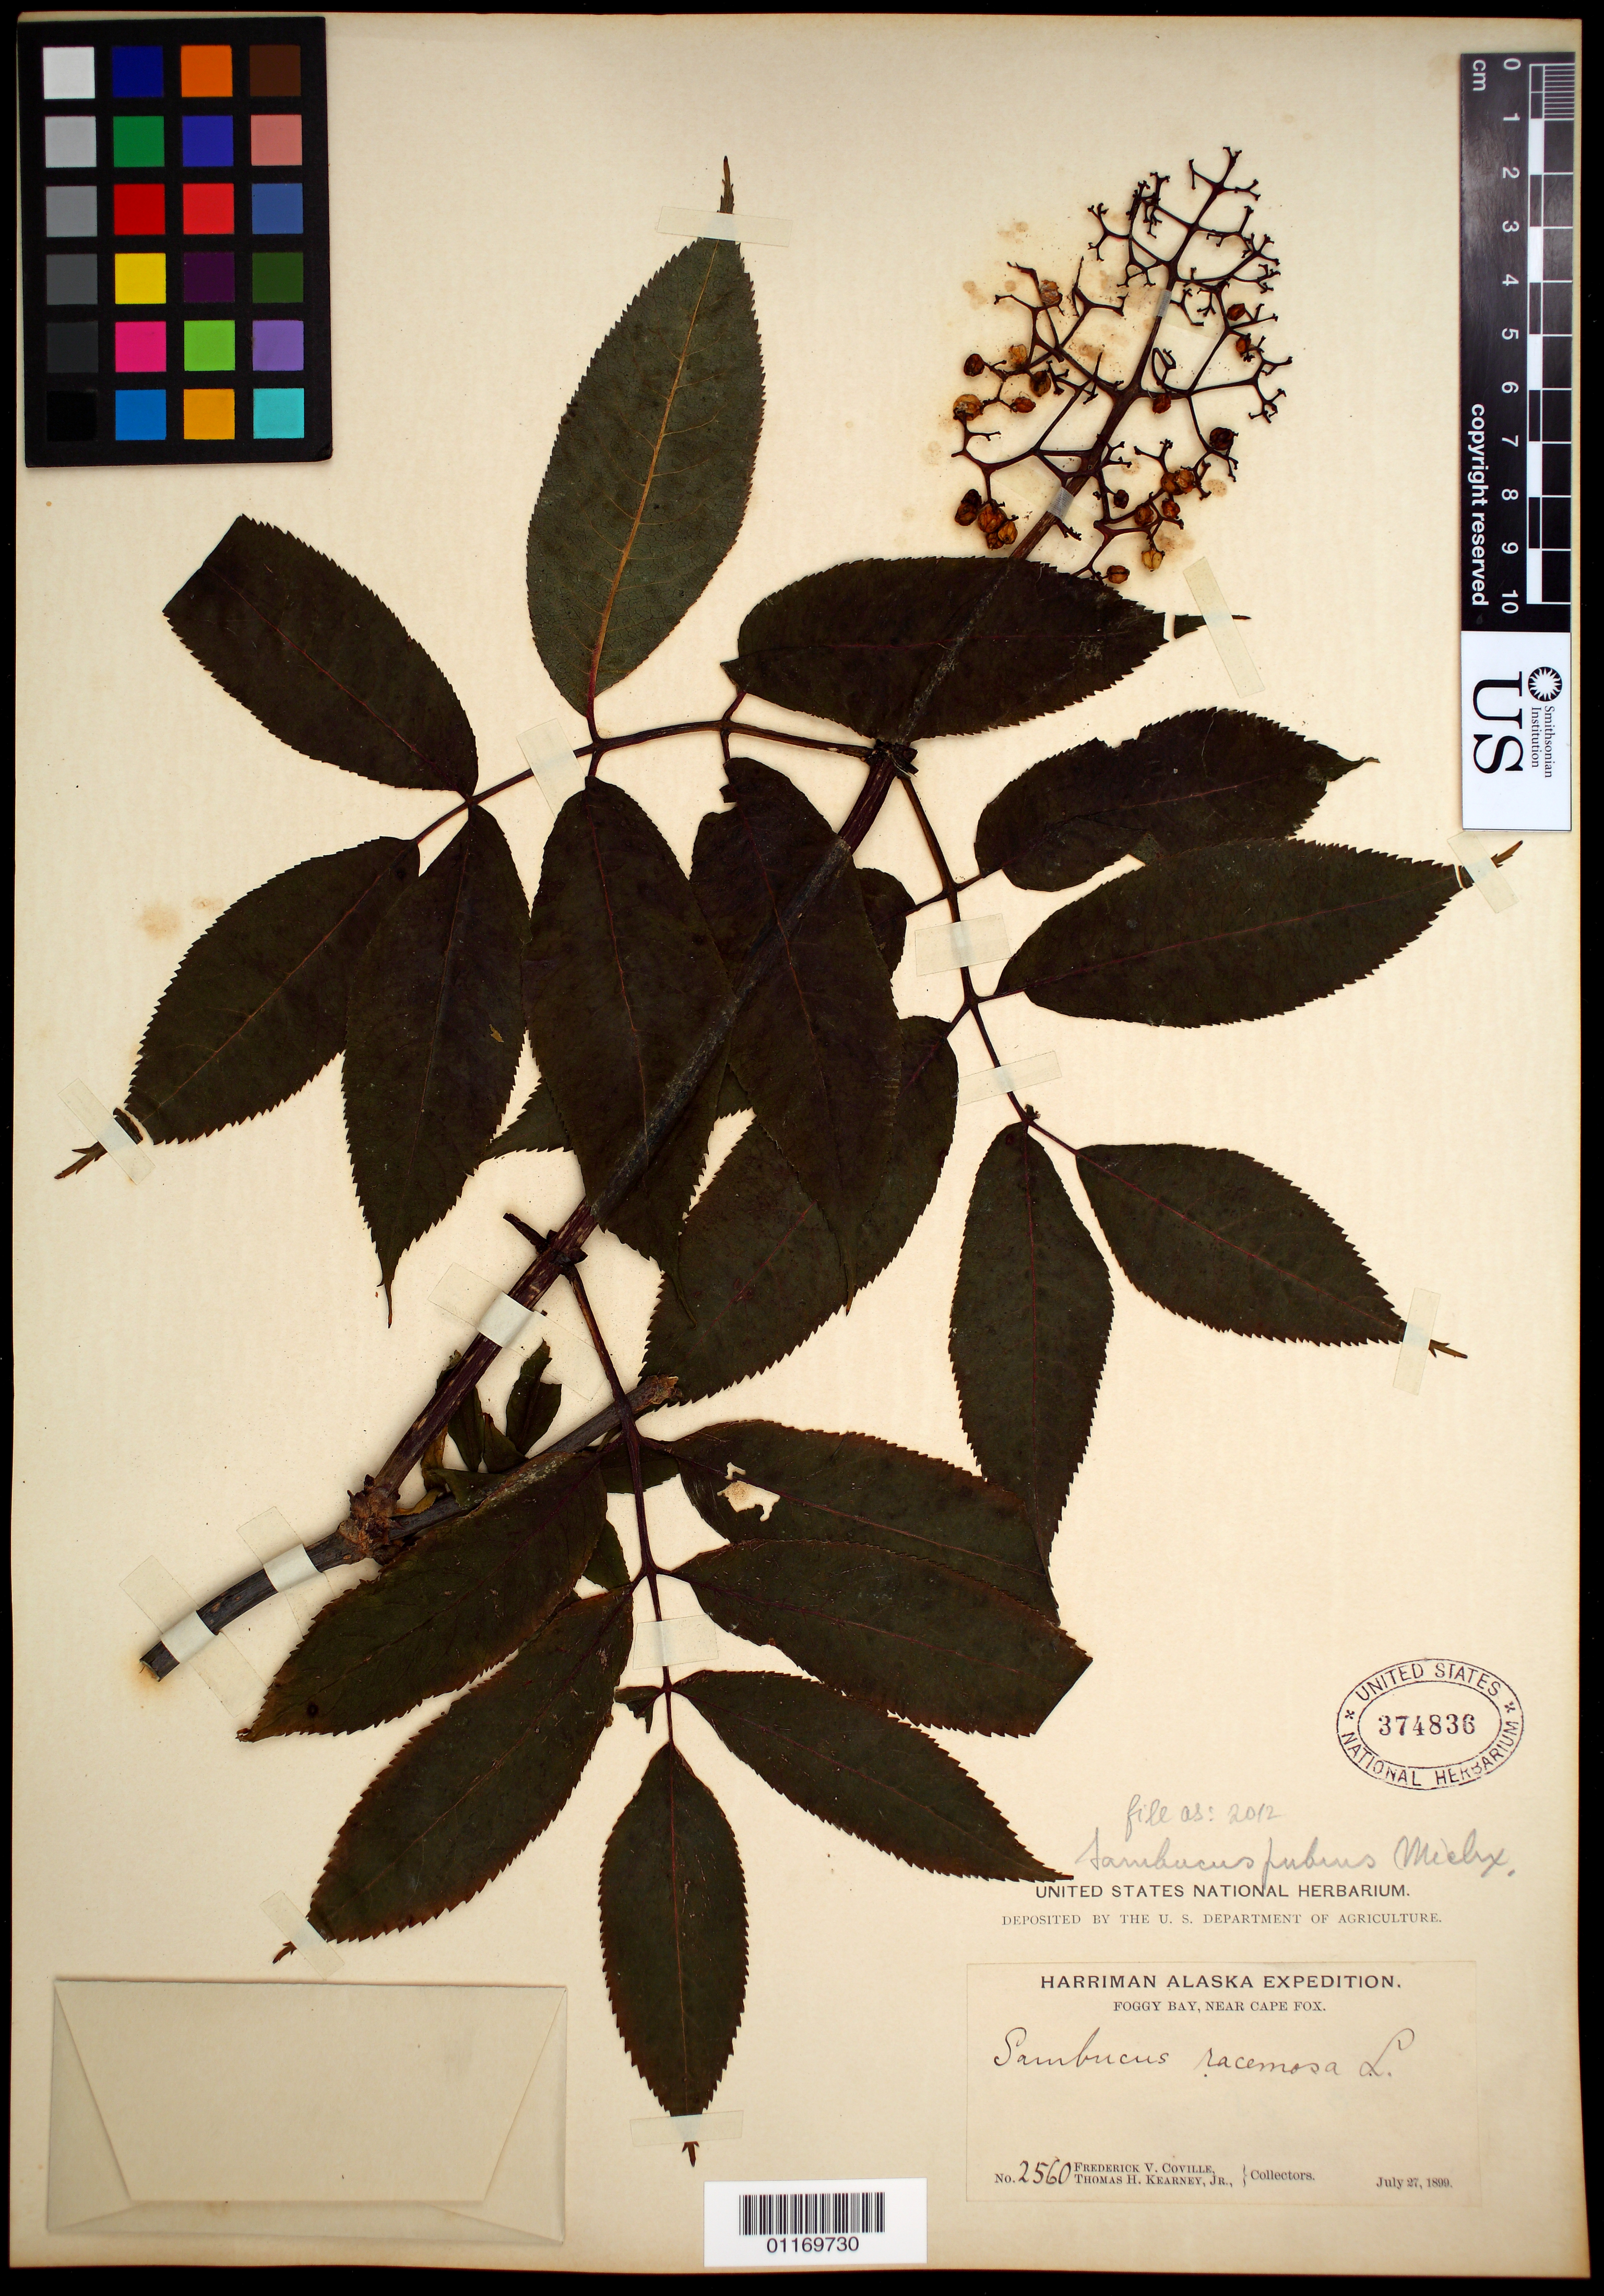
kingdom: Plantae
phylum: Tracheophyta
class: Magnoliopsida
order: Dipsacales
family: Viburnaceae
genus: Sambucus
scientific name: Sambucus pubens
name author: Michx.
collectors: F. V. Coville & T. H. Kearney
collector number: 2560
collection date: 1899-07-27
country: United States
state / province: Alaska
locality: Foggy Bay, near Cape Fox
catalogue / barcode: US 374836